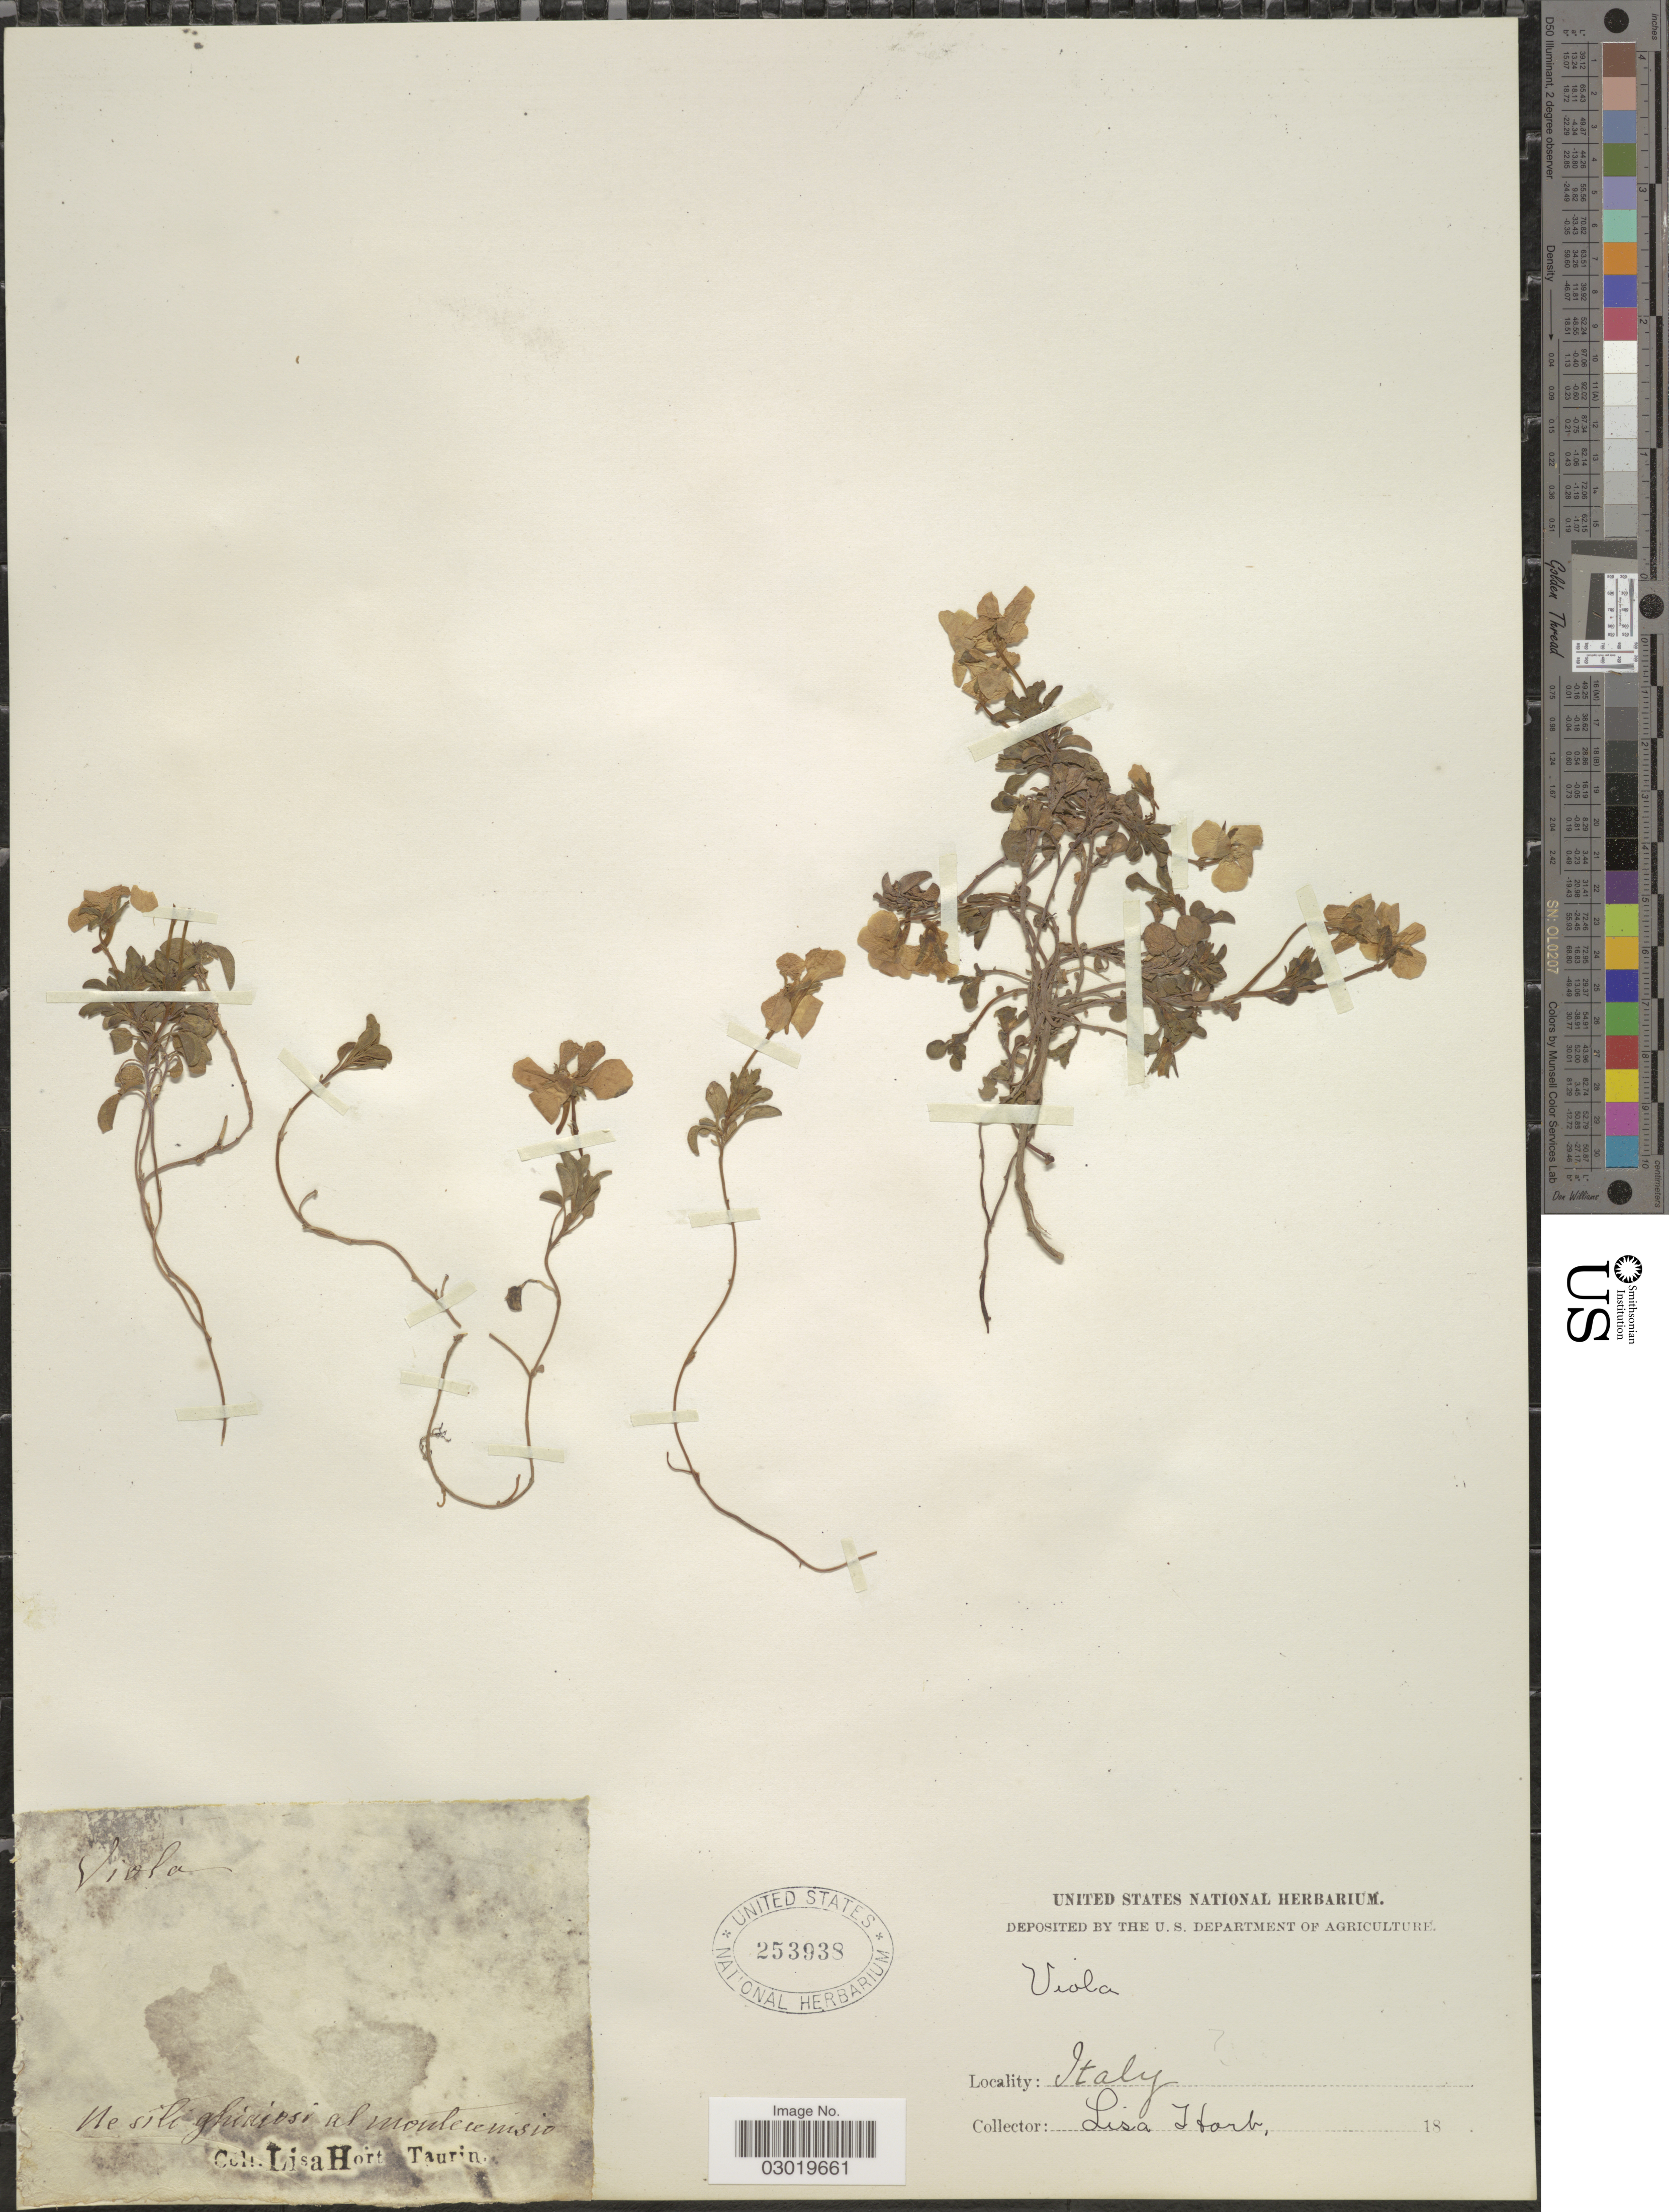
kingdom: Plantae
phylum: Tracheophyta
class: Magnoliopsida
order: Malpighiales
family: Violaceae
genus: Viola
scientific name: Viola sp.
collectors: L. Hort Taurin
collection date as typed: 18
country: Italy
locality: Ne sili ghiaiosi al montecenisio.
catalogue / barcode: US 253938